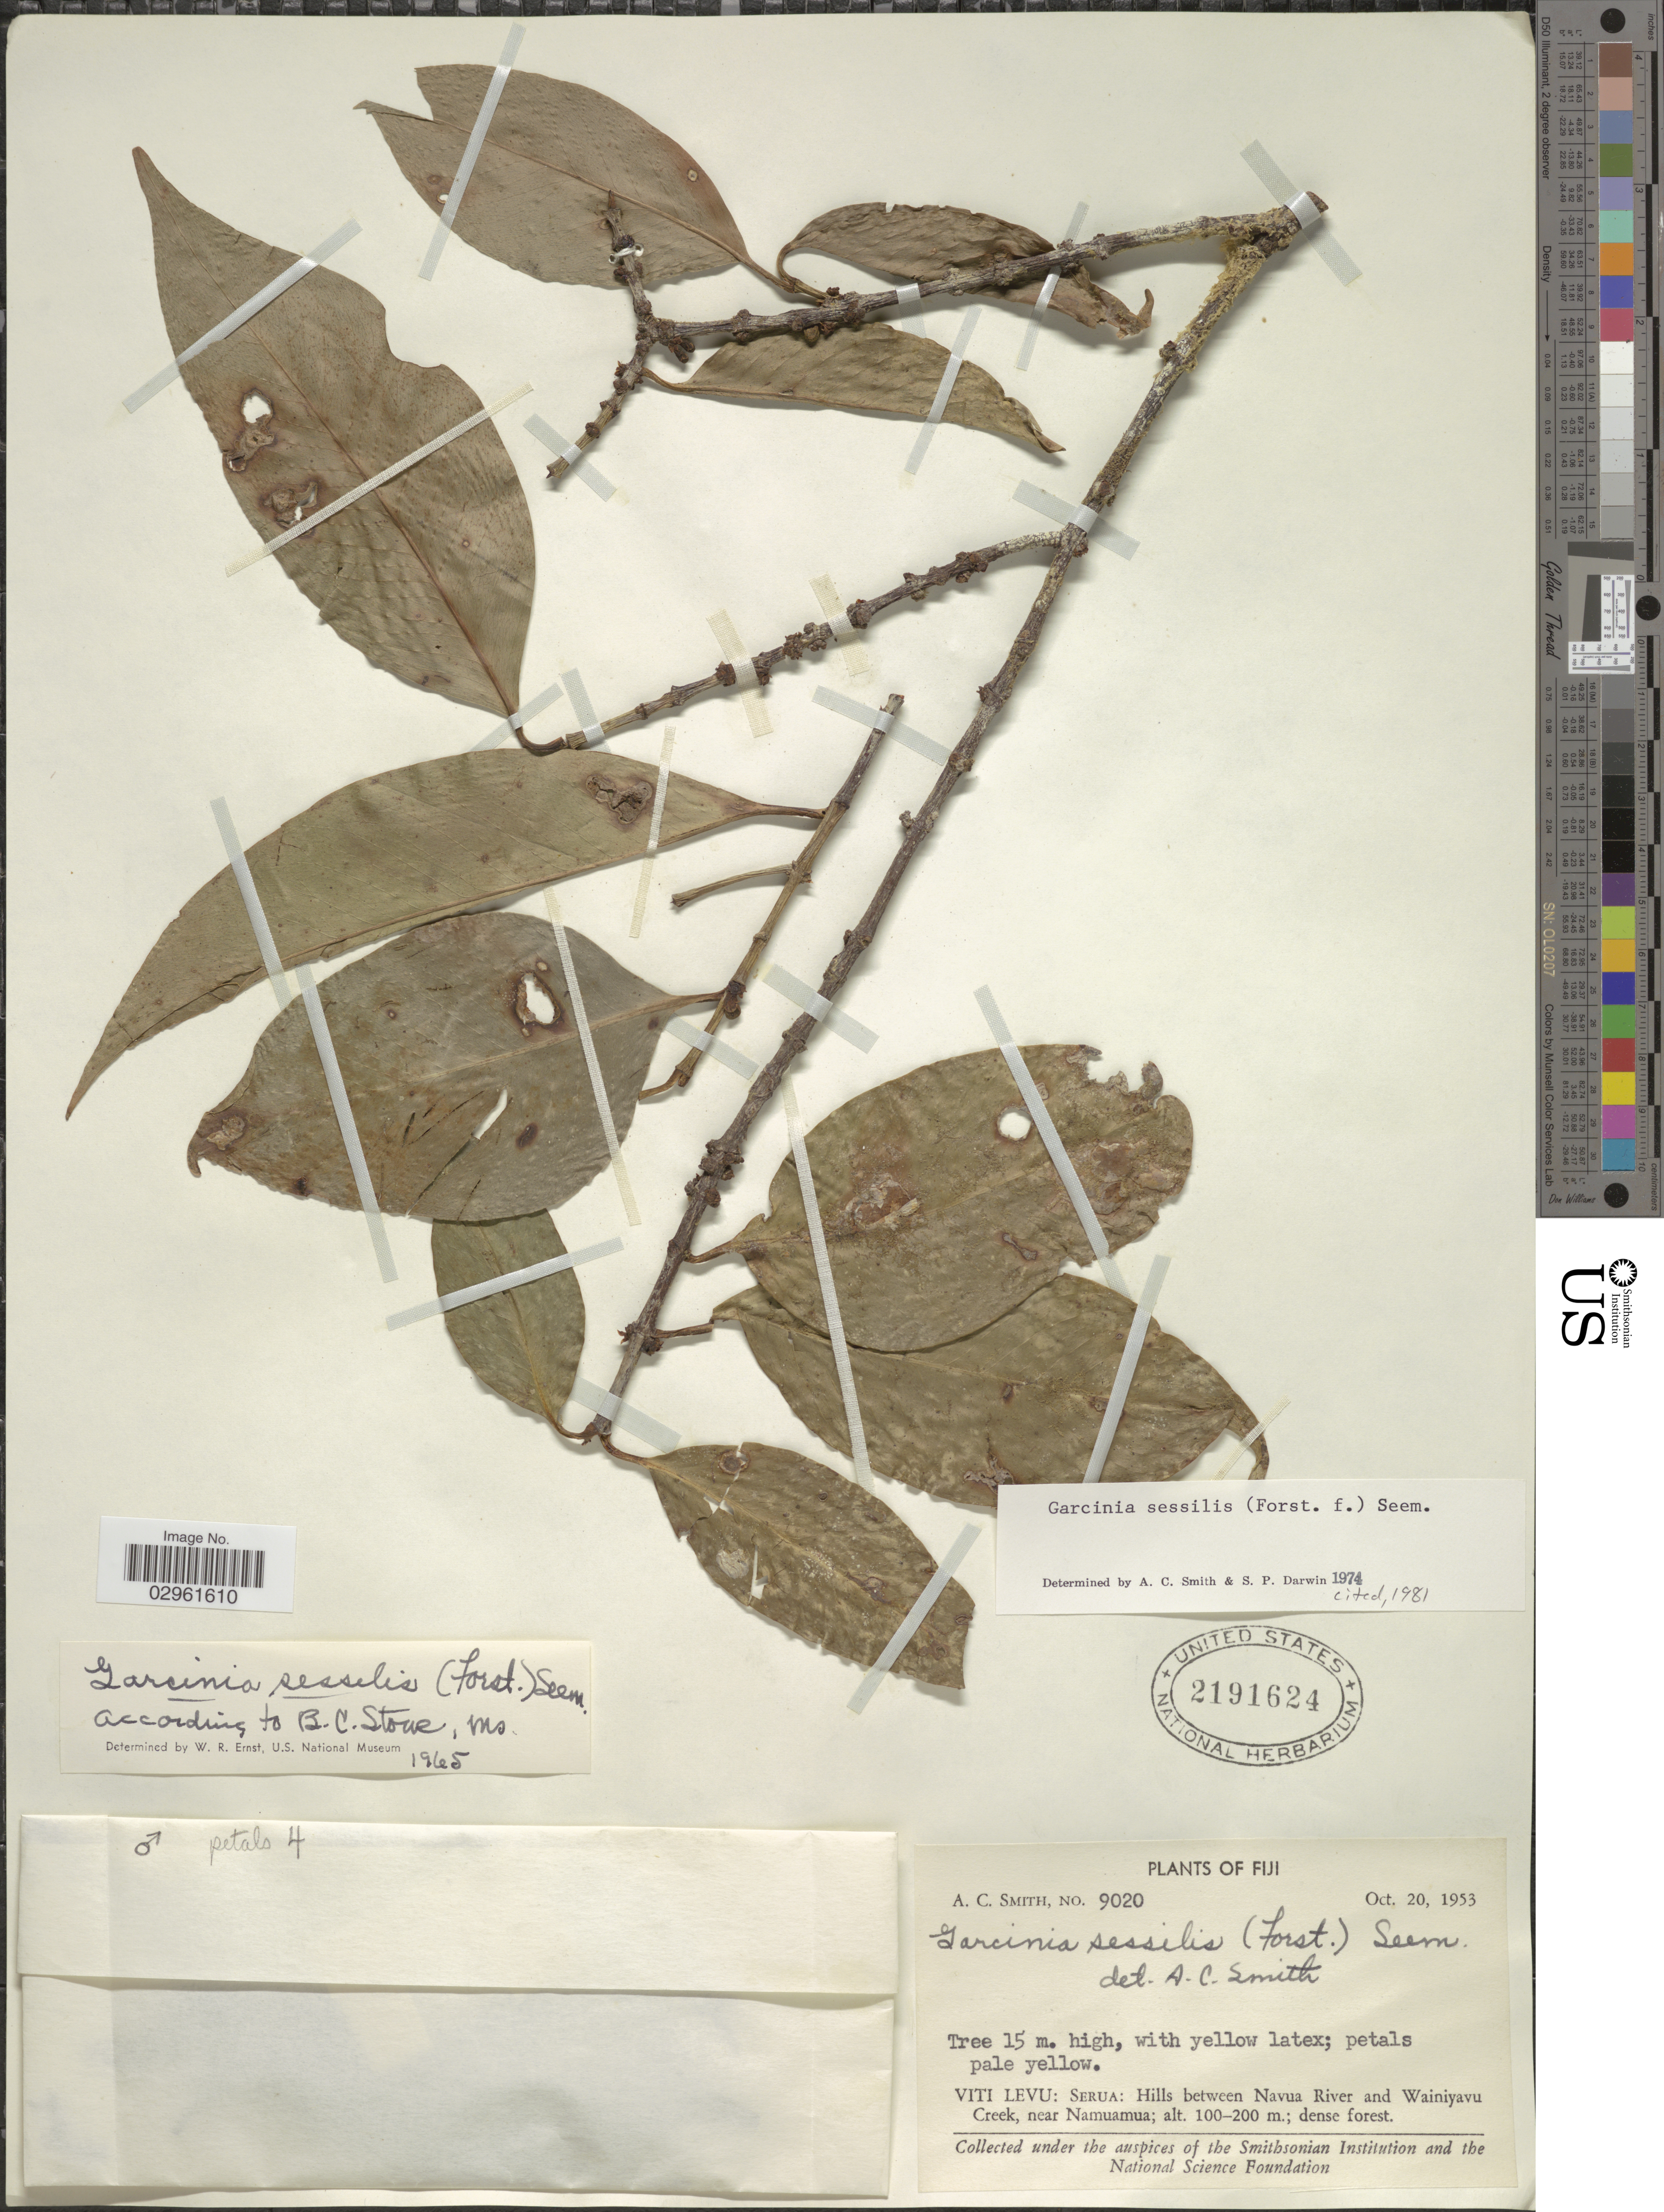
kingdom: Plantae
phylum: Tracheophyta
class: Magnoliopsida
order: Malpighiales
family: Clusiaceae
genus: Garcinia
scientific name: Garcinia sessilis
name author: (G. Forst.) Seem.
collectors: A. C. Smith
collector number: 9020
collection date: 1953-10-20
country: Fiji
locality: Viti Levu: Serua: Hills between Navua River and Wainiyavu Creek, near Namuamua.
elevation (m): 100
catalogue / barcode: US 2191624